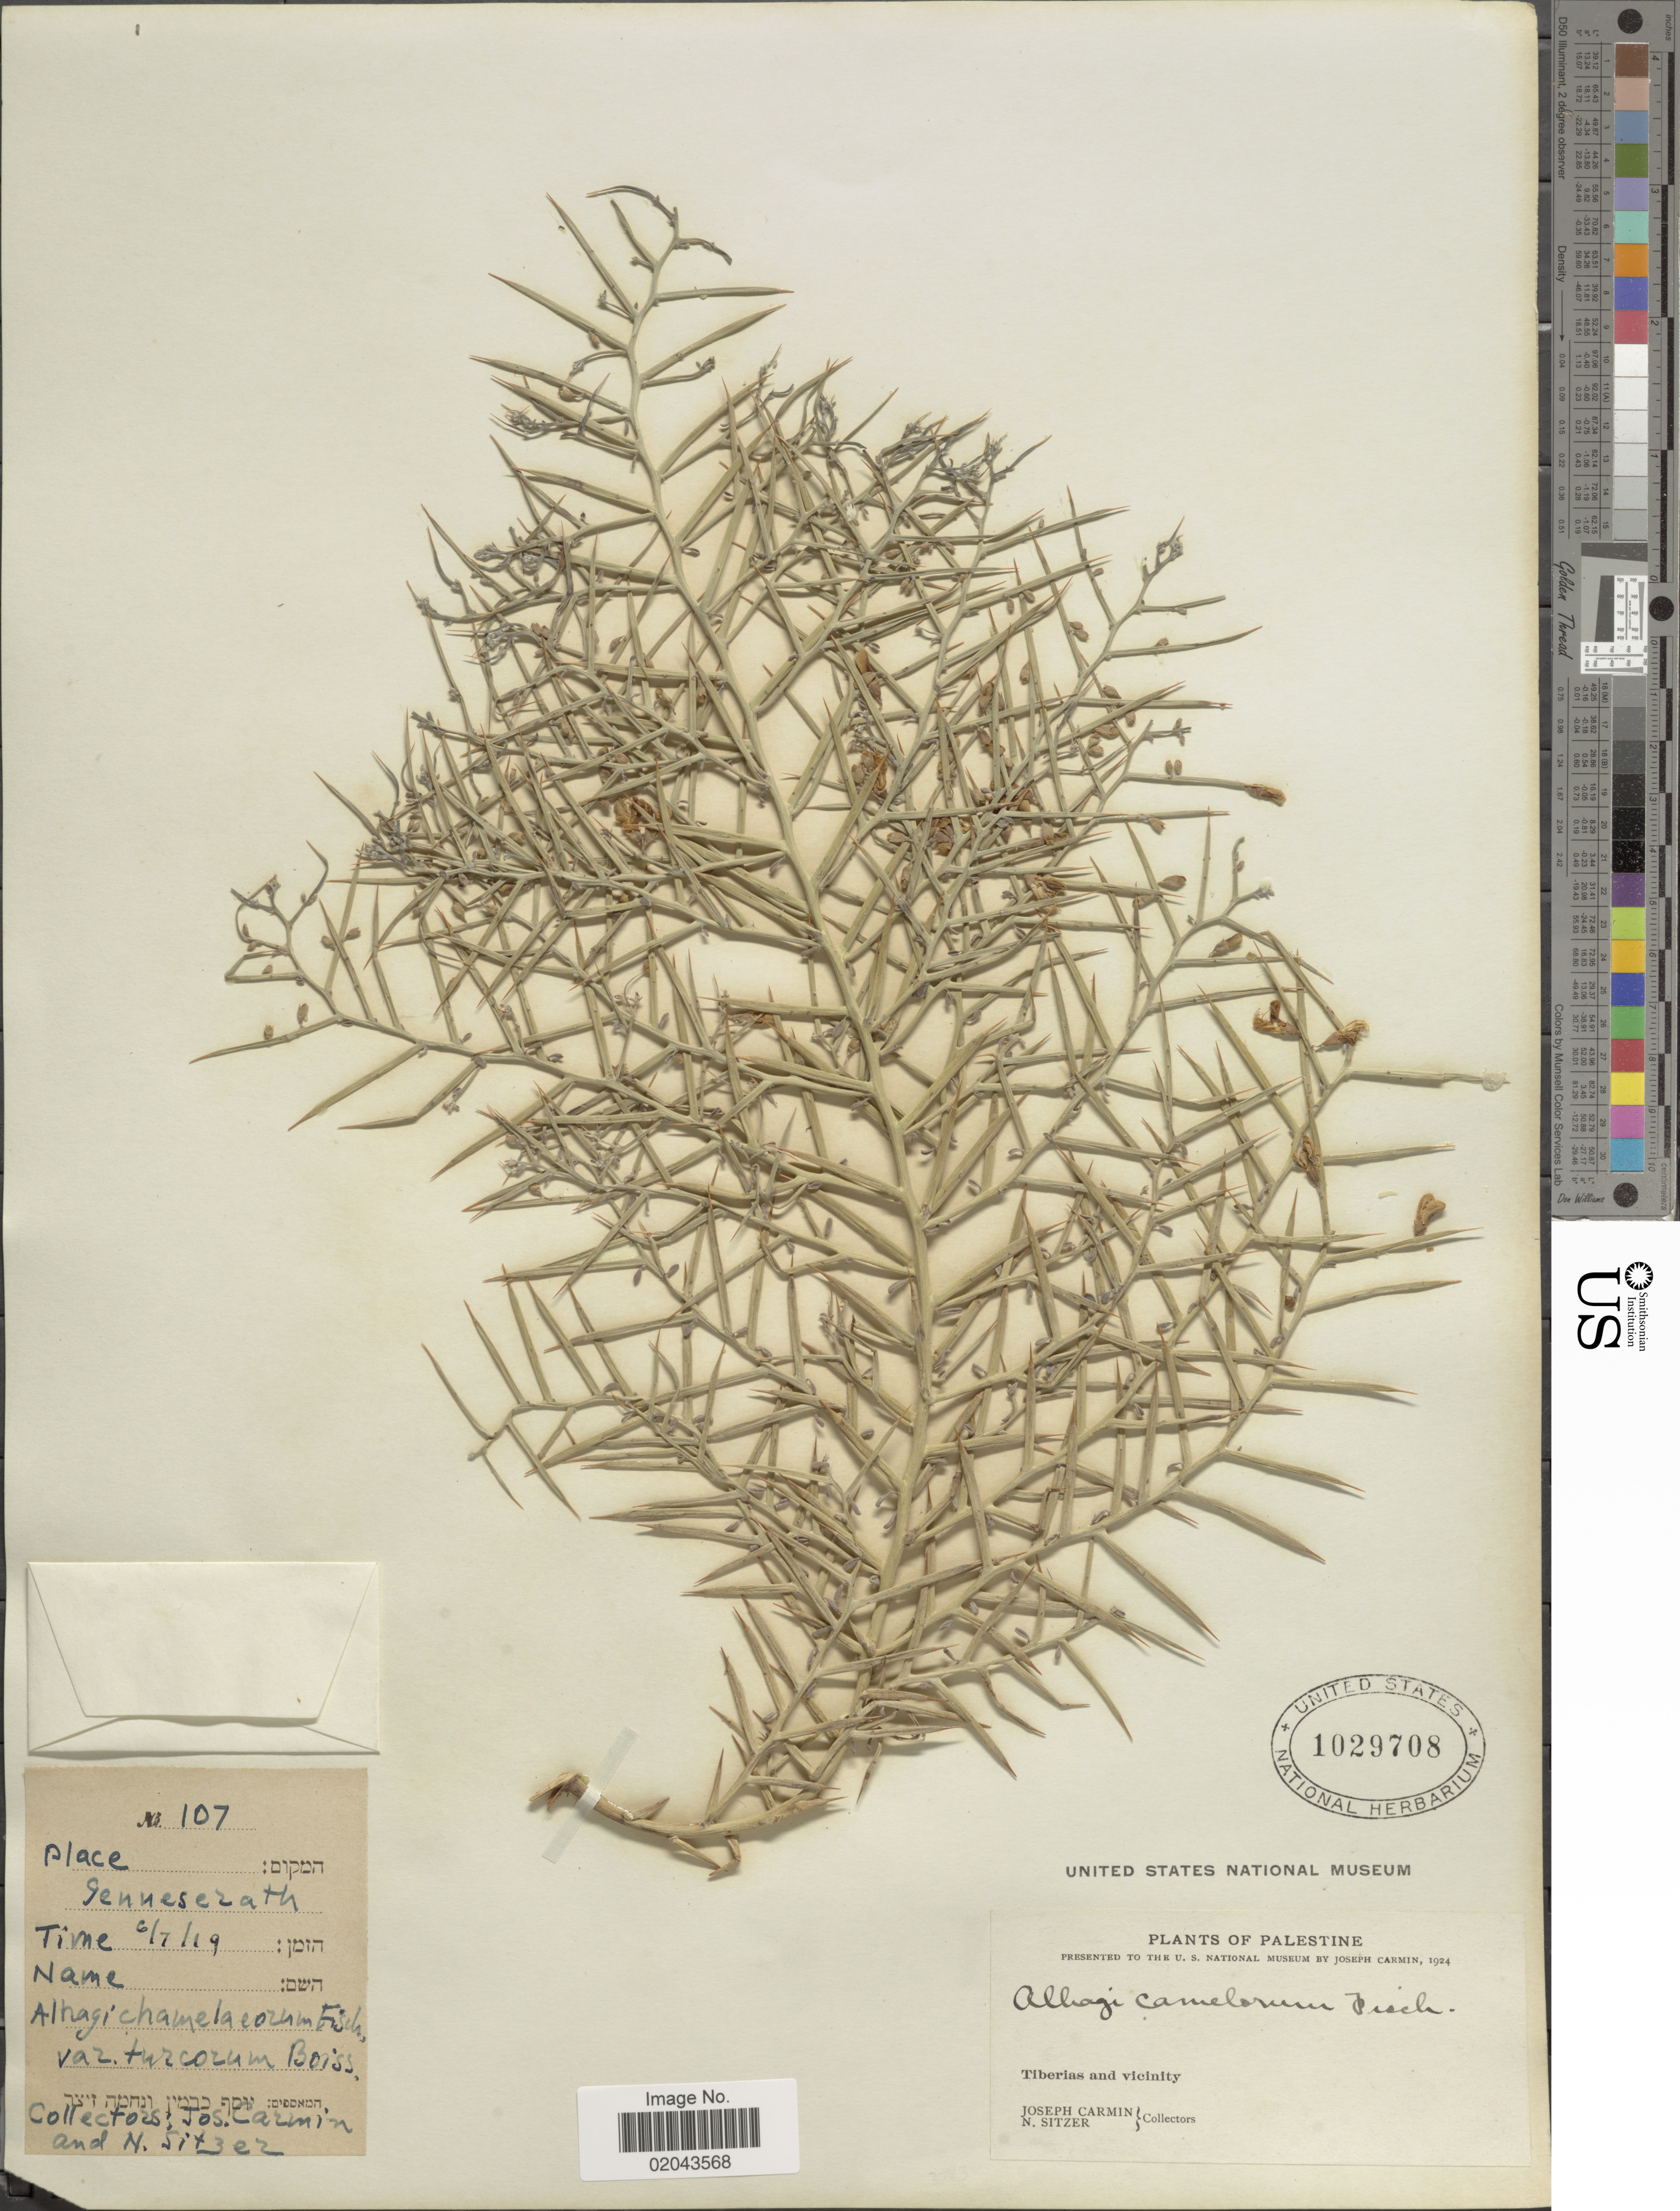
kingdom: Plantae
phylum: Tracheophyta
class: Magnoliopsida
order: Fabales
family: Fabaceae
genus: Alhagi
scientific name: Alhagi camelorum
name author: Fisch.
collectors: J. Carmin & N. Sitzer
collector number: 107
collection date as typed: Transcribed d/m/y: 6/7/19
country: Israel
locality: Palestine, Tiberias and vicinity.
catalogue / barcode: US 1029708